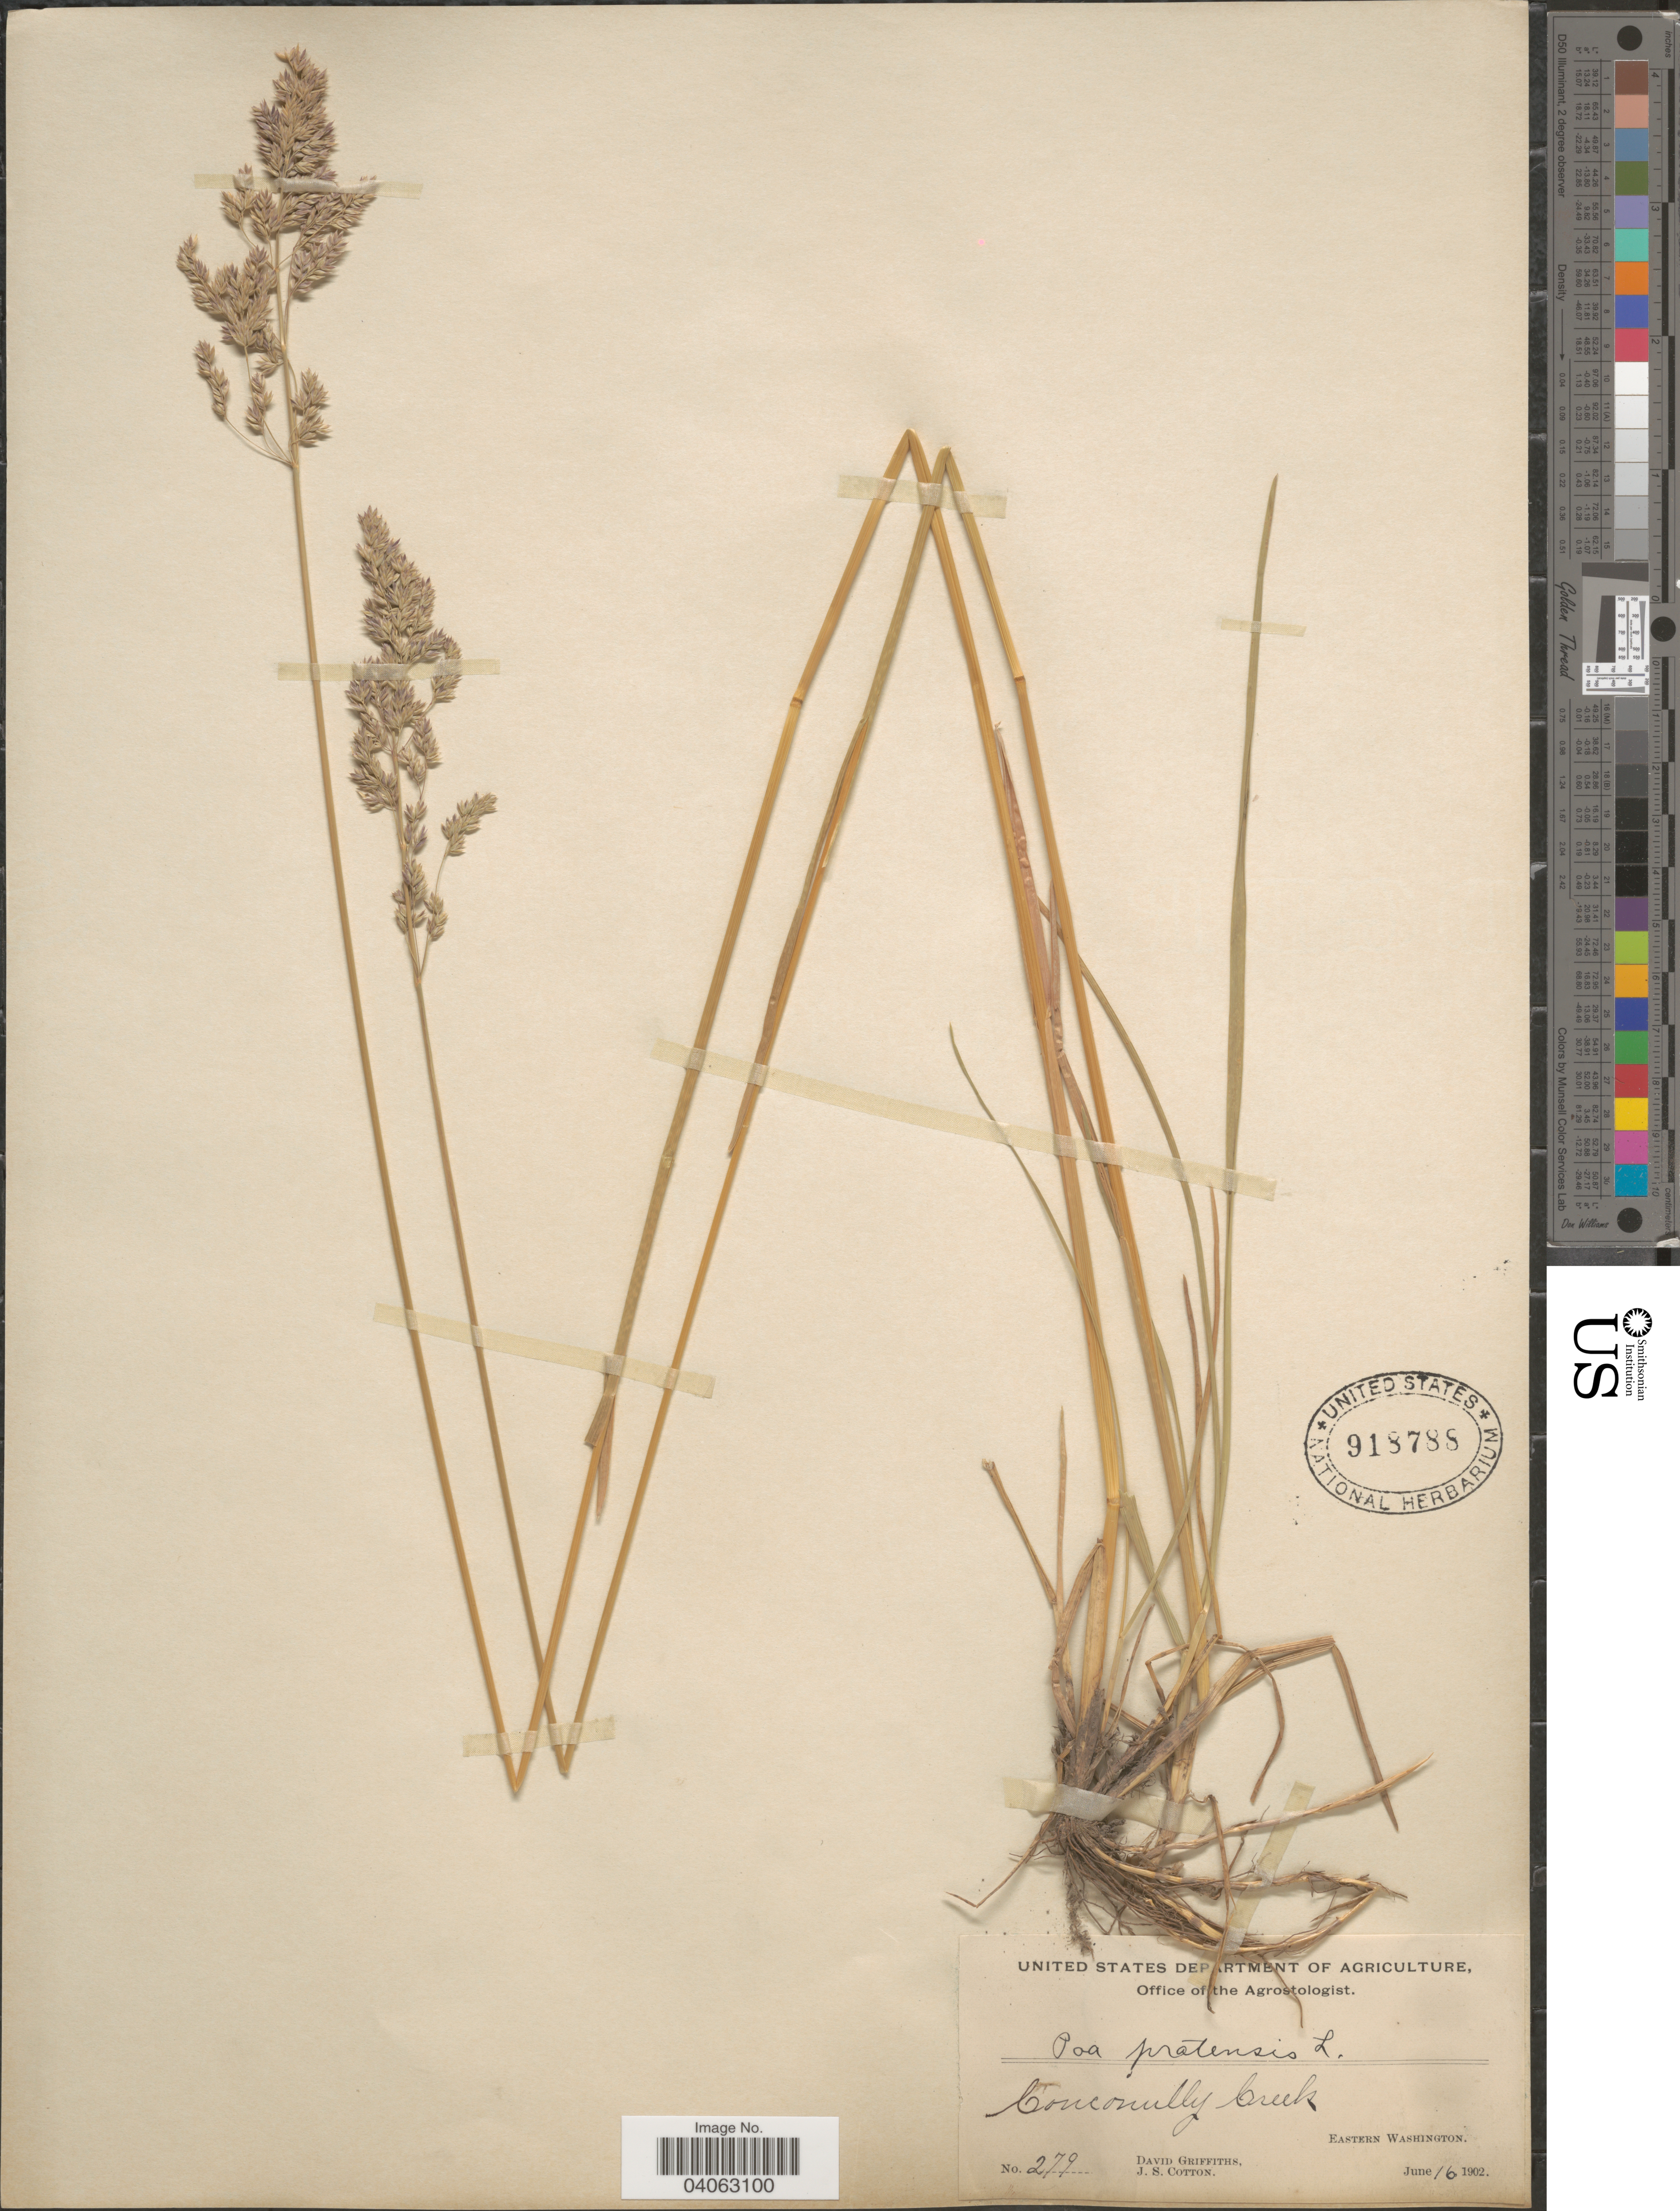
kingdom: Plantae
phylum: Tracheophyta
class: Liliopsida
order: Poales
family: Poaceae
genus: Poa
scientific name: Poa pratensis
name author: L.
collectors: D. Griffiths & J. S. Cotton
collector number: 279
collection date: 1902-06-16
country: United States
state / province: Washington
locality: Conconully Creek. Eastern Washington.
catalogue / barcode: US 918788